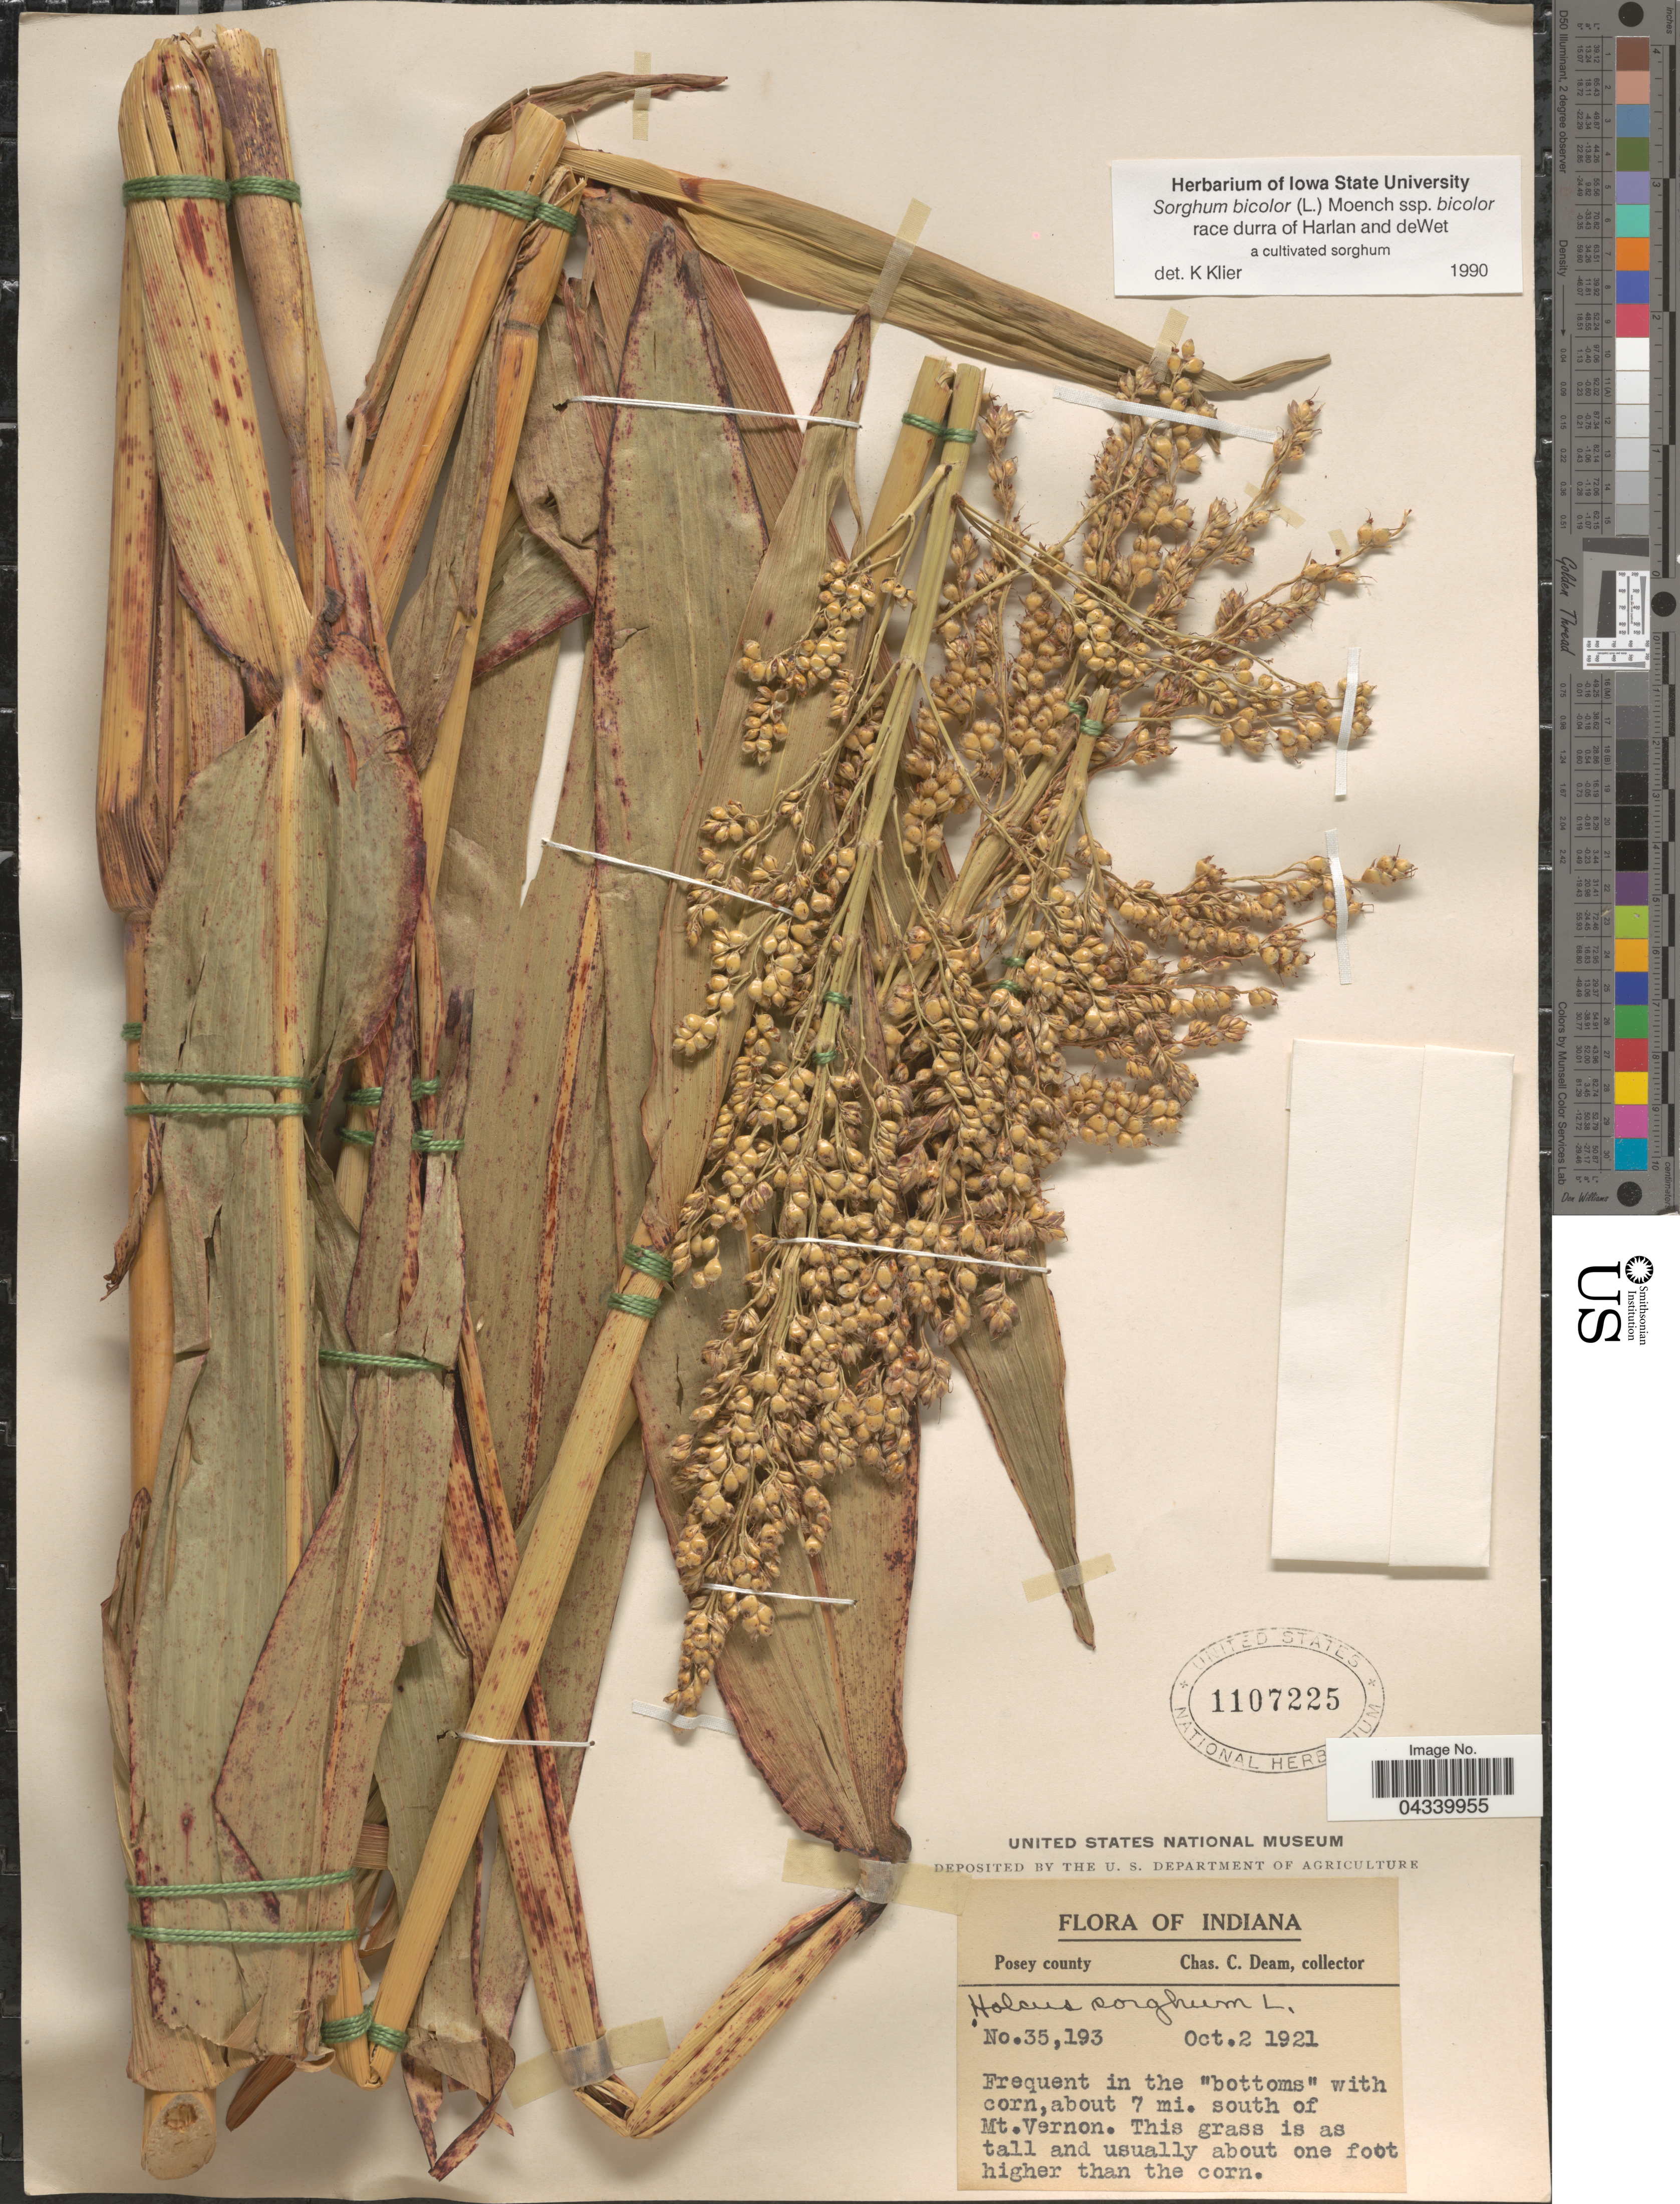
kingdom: Plantae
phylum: Tracheophyta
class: Liliopsida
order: Poales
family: Poaceae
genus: Sorghum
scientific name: Sorghum bicolor subsp. bicolor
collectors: C. C. Deam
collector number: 35193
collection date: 1921-10-02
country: United States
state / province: Indiana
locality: Posey county. Frequent in the "bottoms" with corn, about 7 mi. south of Mt. Vernon.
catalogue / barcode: US 1107225